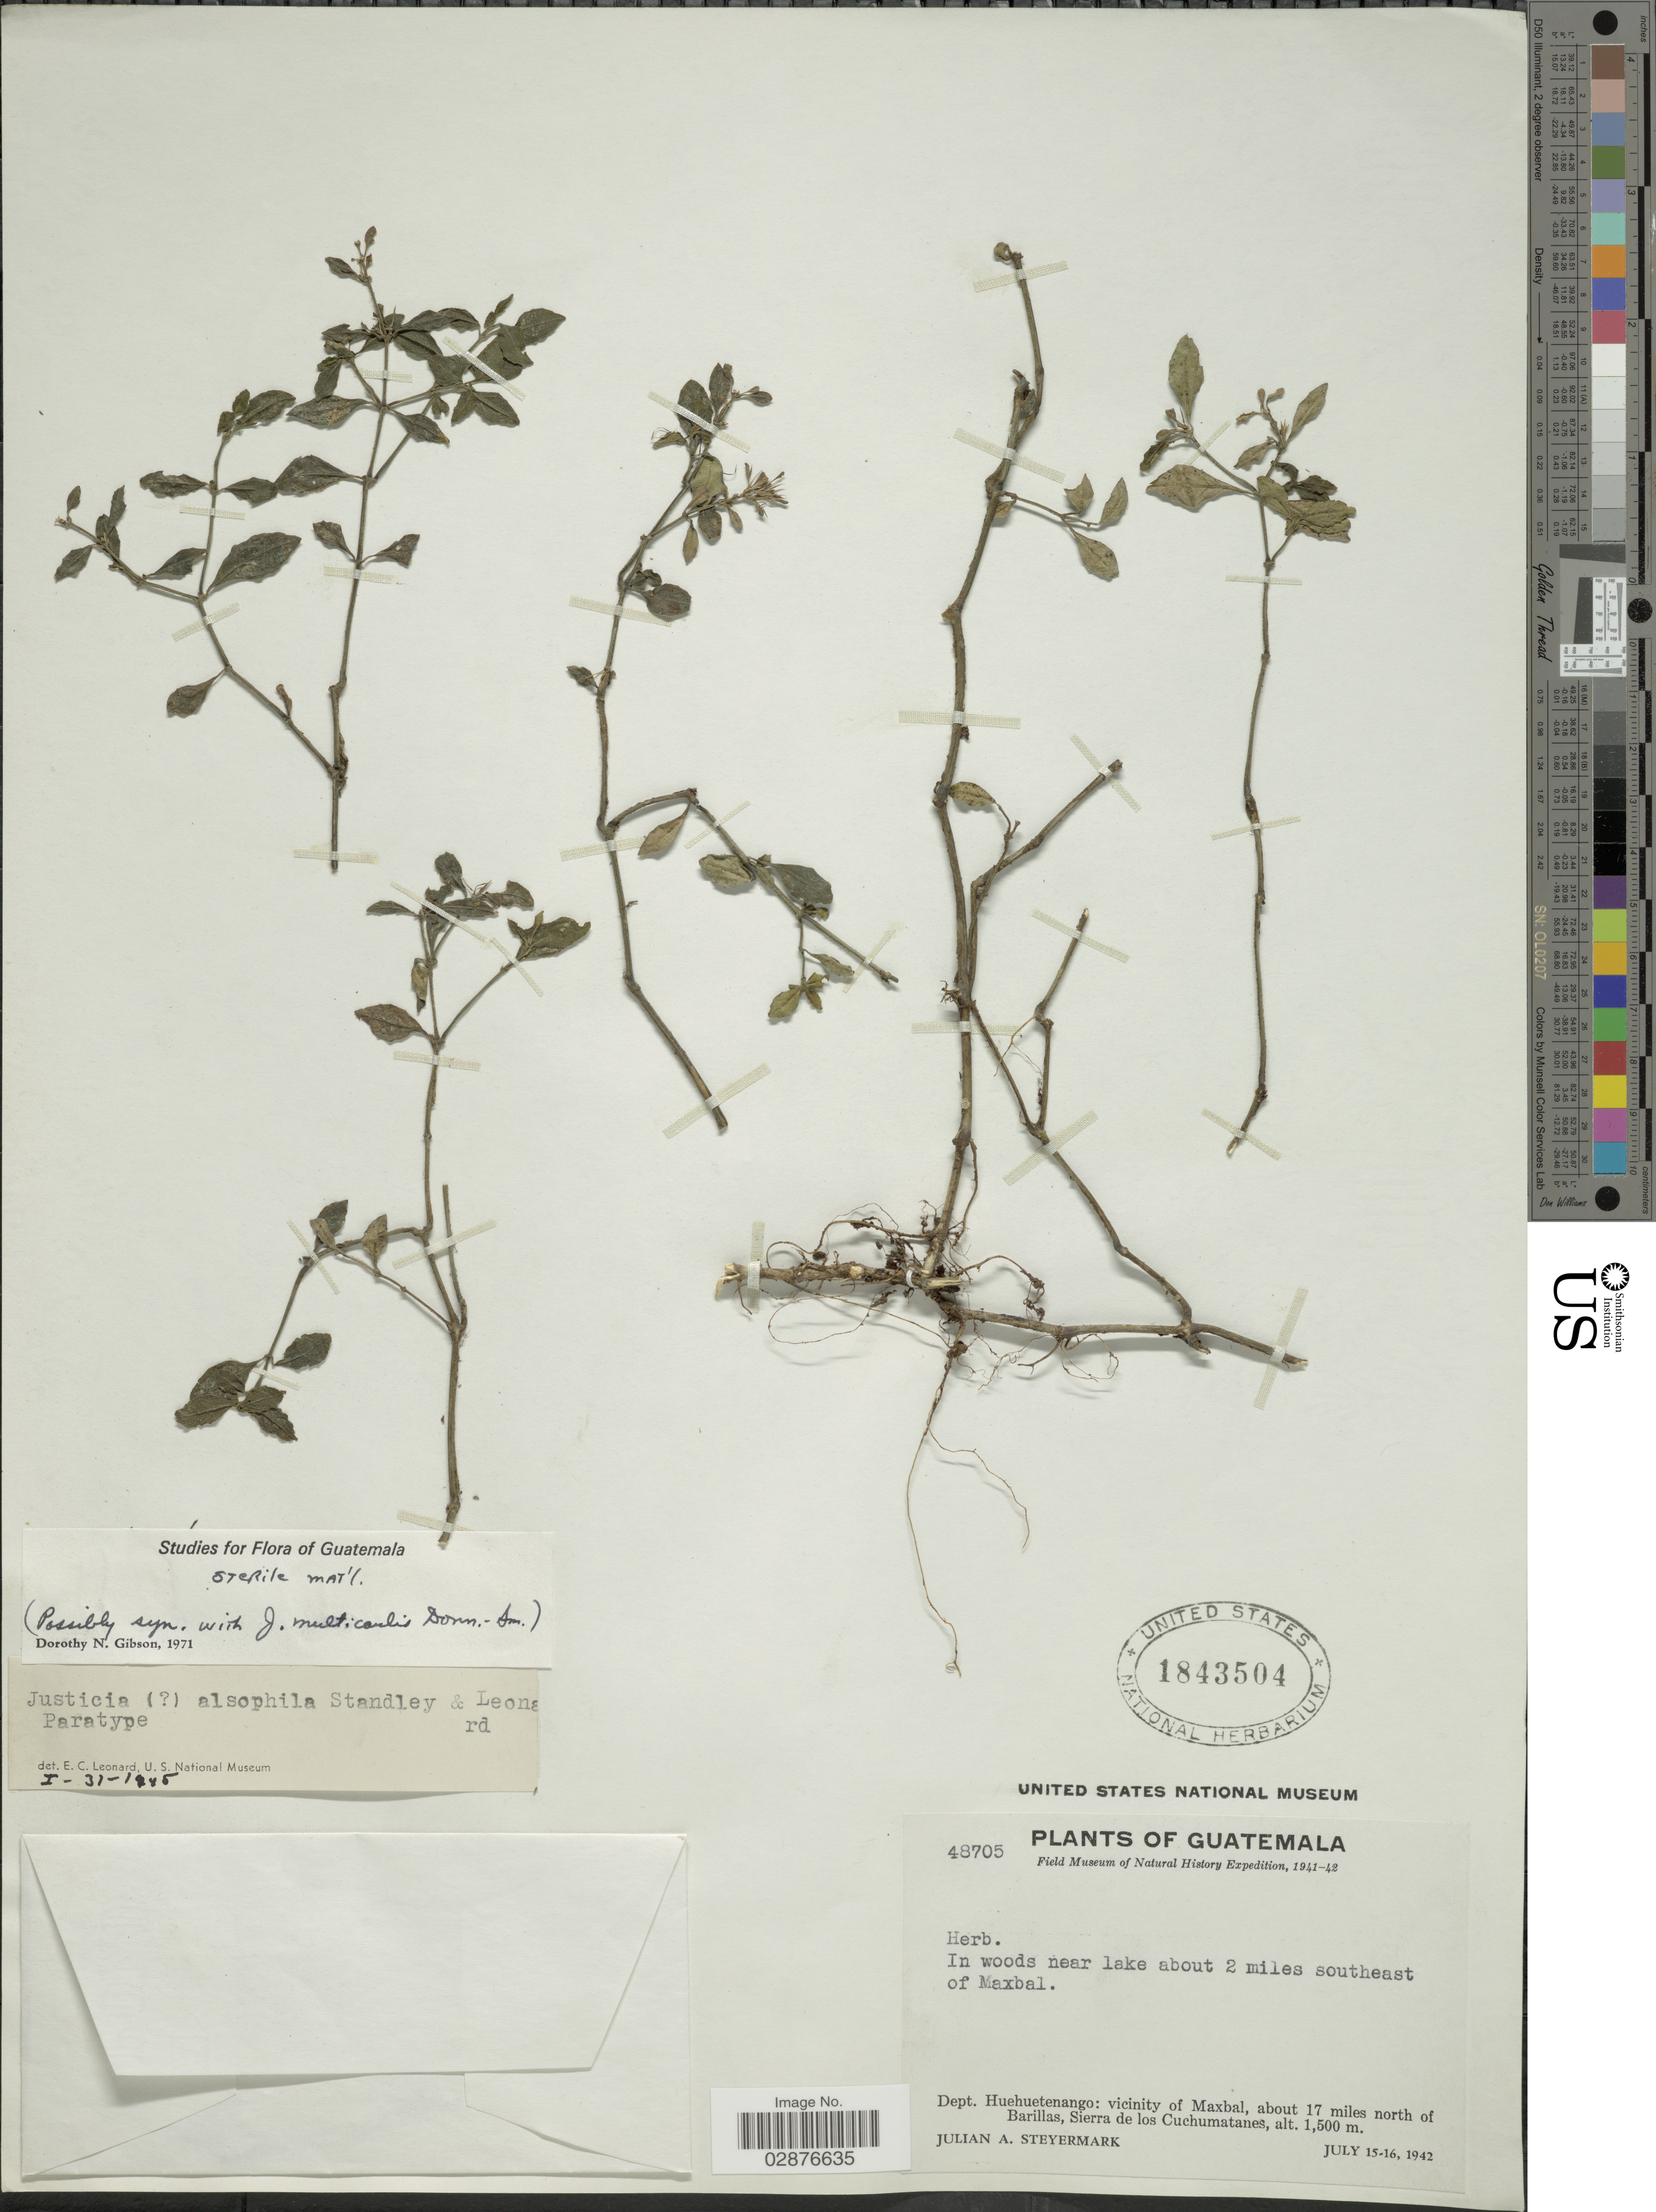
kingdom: Plantae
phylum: Tracheophyta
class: Magnoliopsida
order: Lamiales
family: Acanthaceae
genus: Justicia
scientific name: Justicia multicaulis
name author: Donn. Sm.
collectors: J. Steyermark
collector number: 48705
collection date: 1942-07-15/1942-07-16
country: Guatemala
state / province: Huehuetenango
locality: Dept. Huehuetenango: vicinity of Maxbal, about 17 miles north of Barillas, Sierra de los Cuchumatanes.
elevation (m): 1500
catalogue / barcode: US 1843504